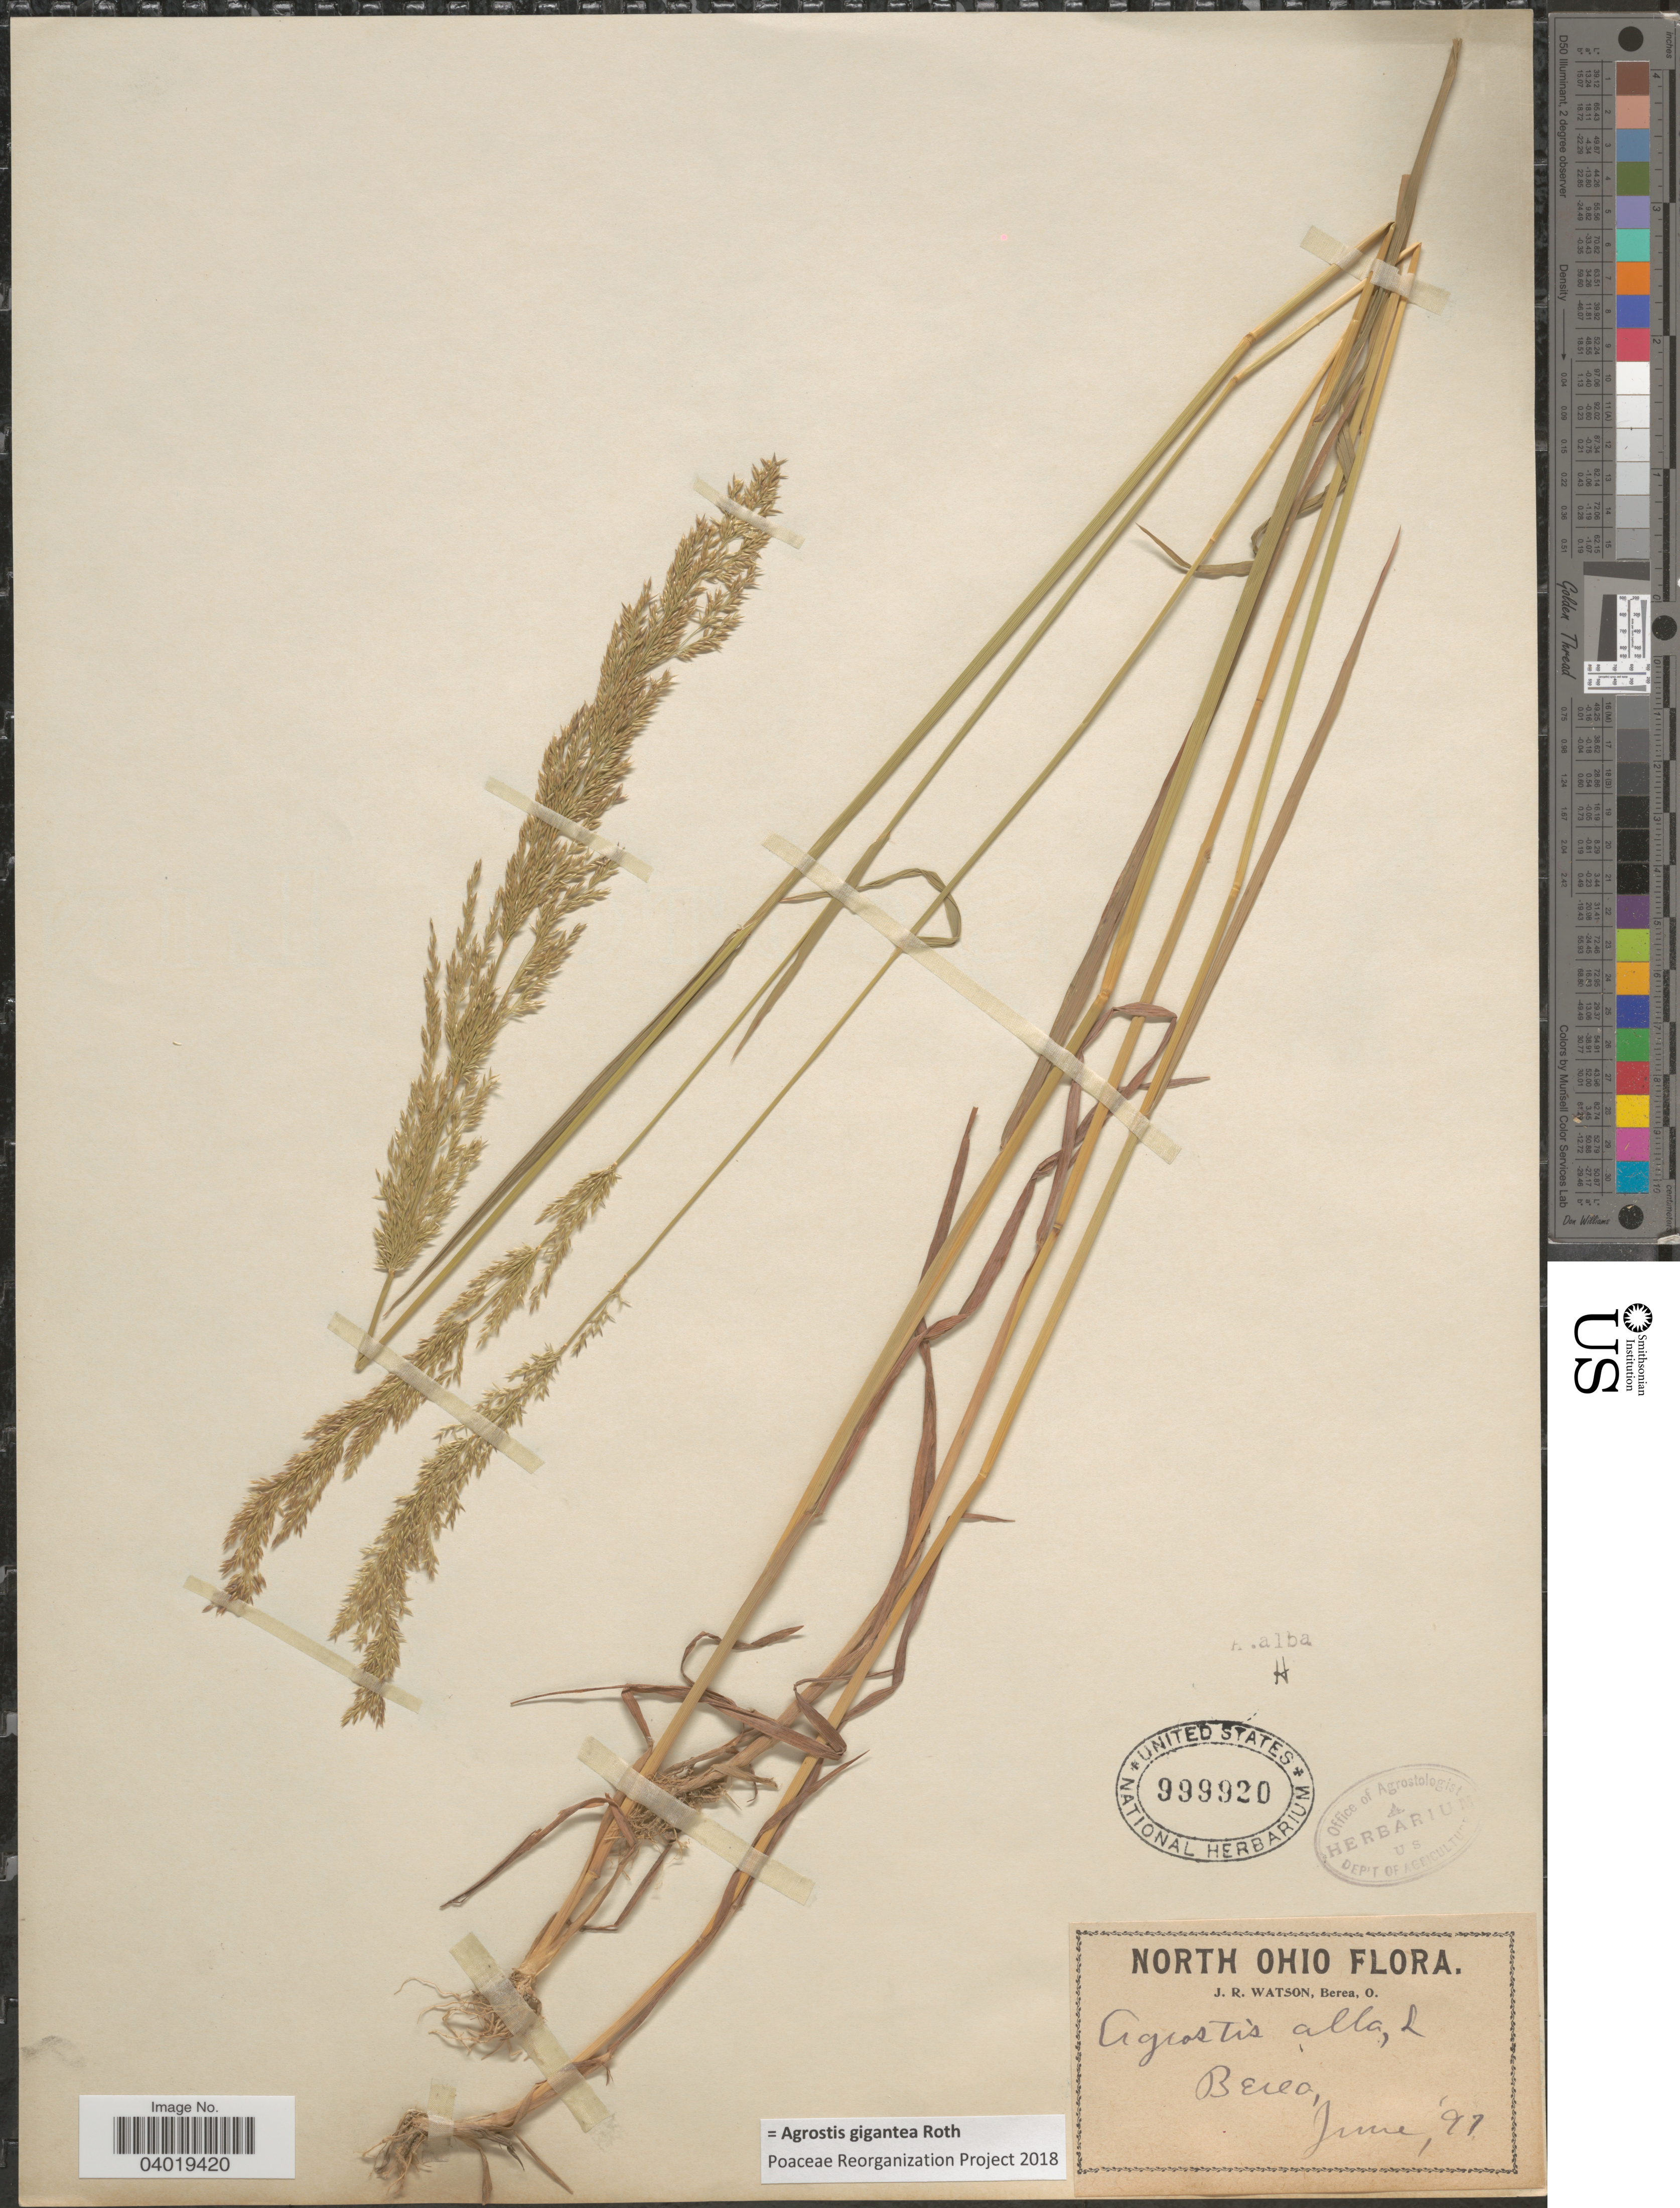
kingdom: Plantae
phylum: Tracheophyta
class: Liliopsida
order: Poales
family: Poaceae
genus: Agrostis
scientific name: Agrostis gigantea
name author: Roth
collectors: J. R. Watson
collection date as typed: Transcribed d/m/y: /6/97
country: United States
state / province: Ohio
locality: North Ohio. Berea.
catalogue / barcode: US 999920